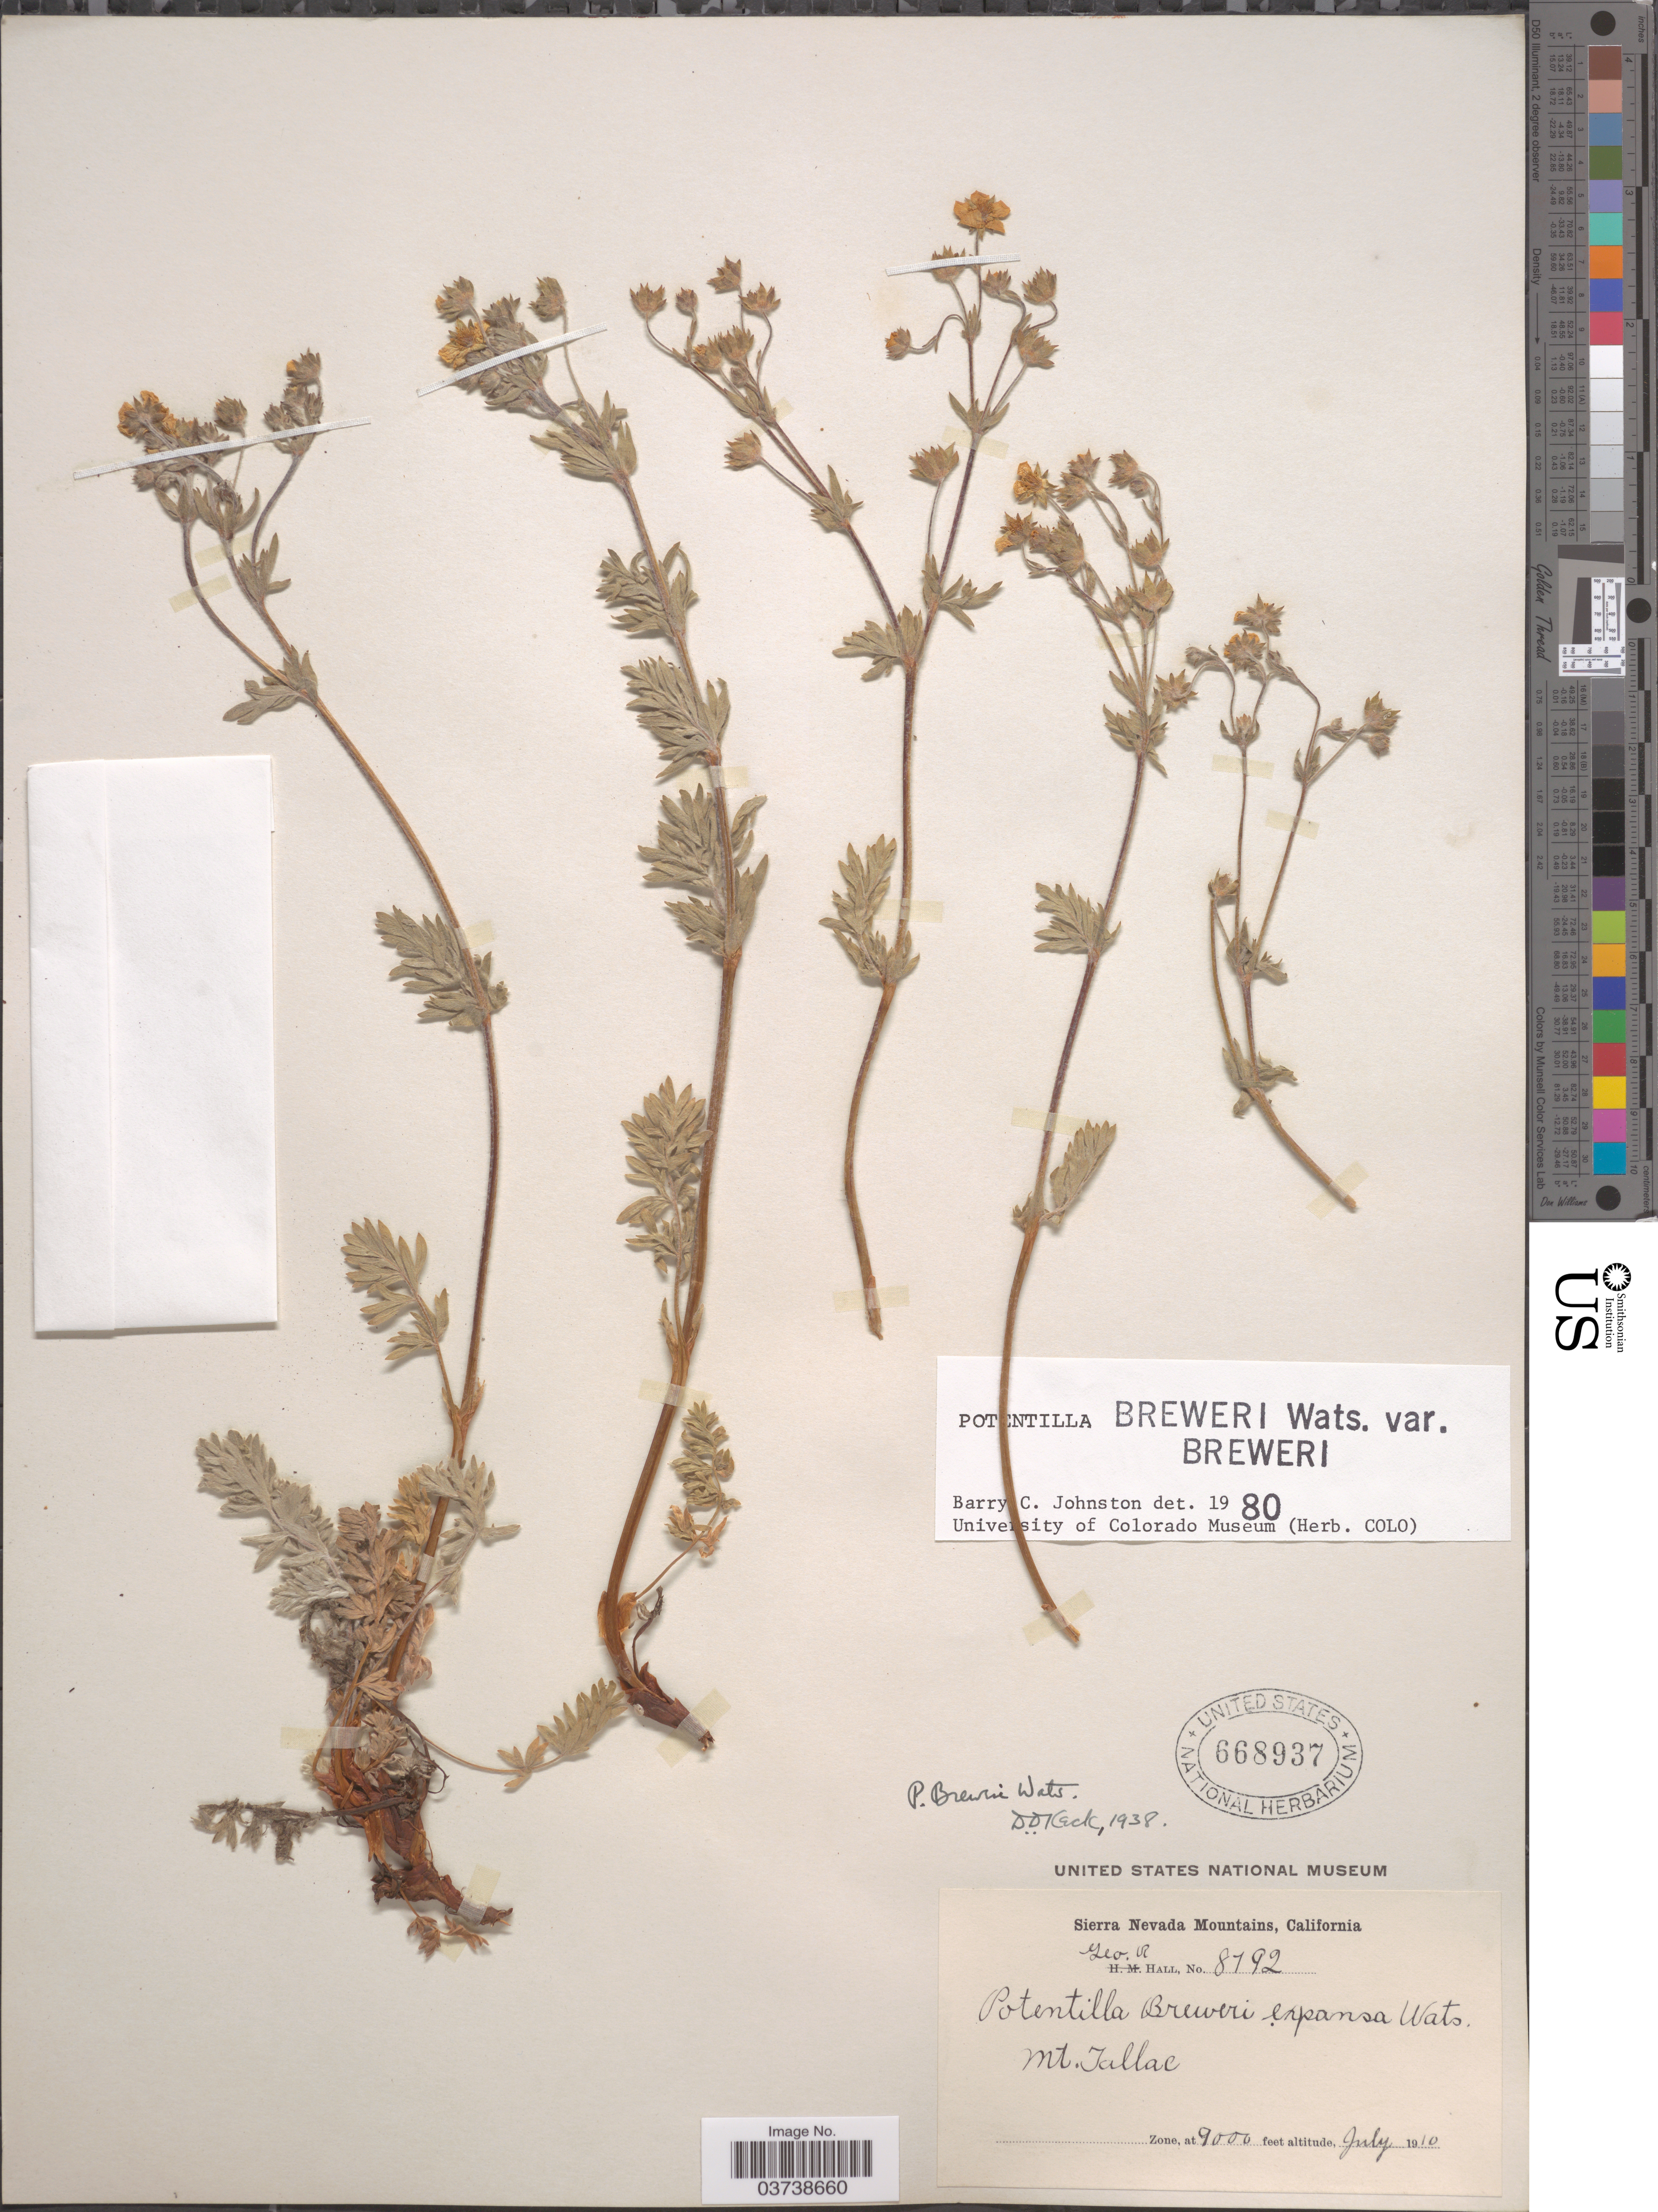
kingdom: Plantae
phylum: Tracheophyta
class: Magnoliopsida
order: Rosales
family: Rosaceae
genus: Potentilla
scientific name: Potentilla breweri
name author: S. Watson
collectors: G. Hall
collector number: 8172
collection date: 1910-07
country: United States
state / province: California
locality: Sierra Nevada Mountains. Mt. Tallac.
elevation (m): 2743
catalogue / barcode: US 668937